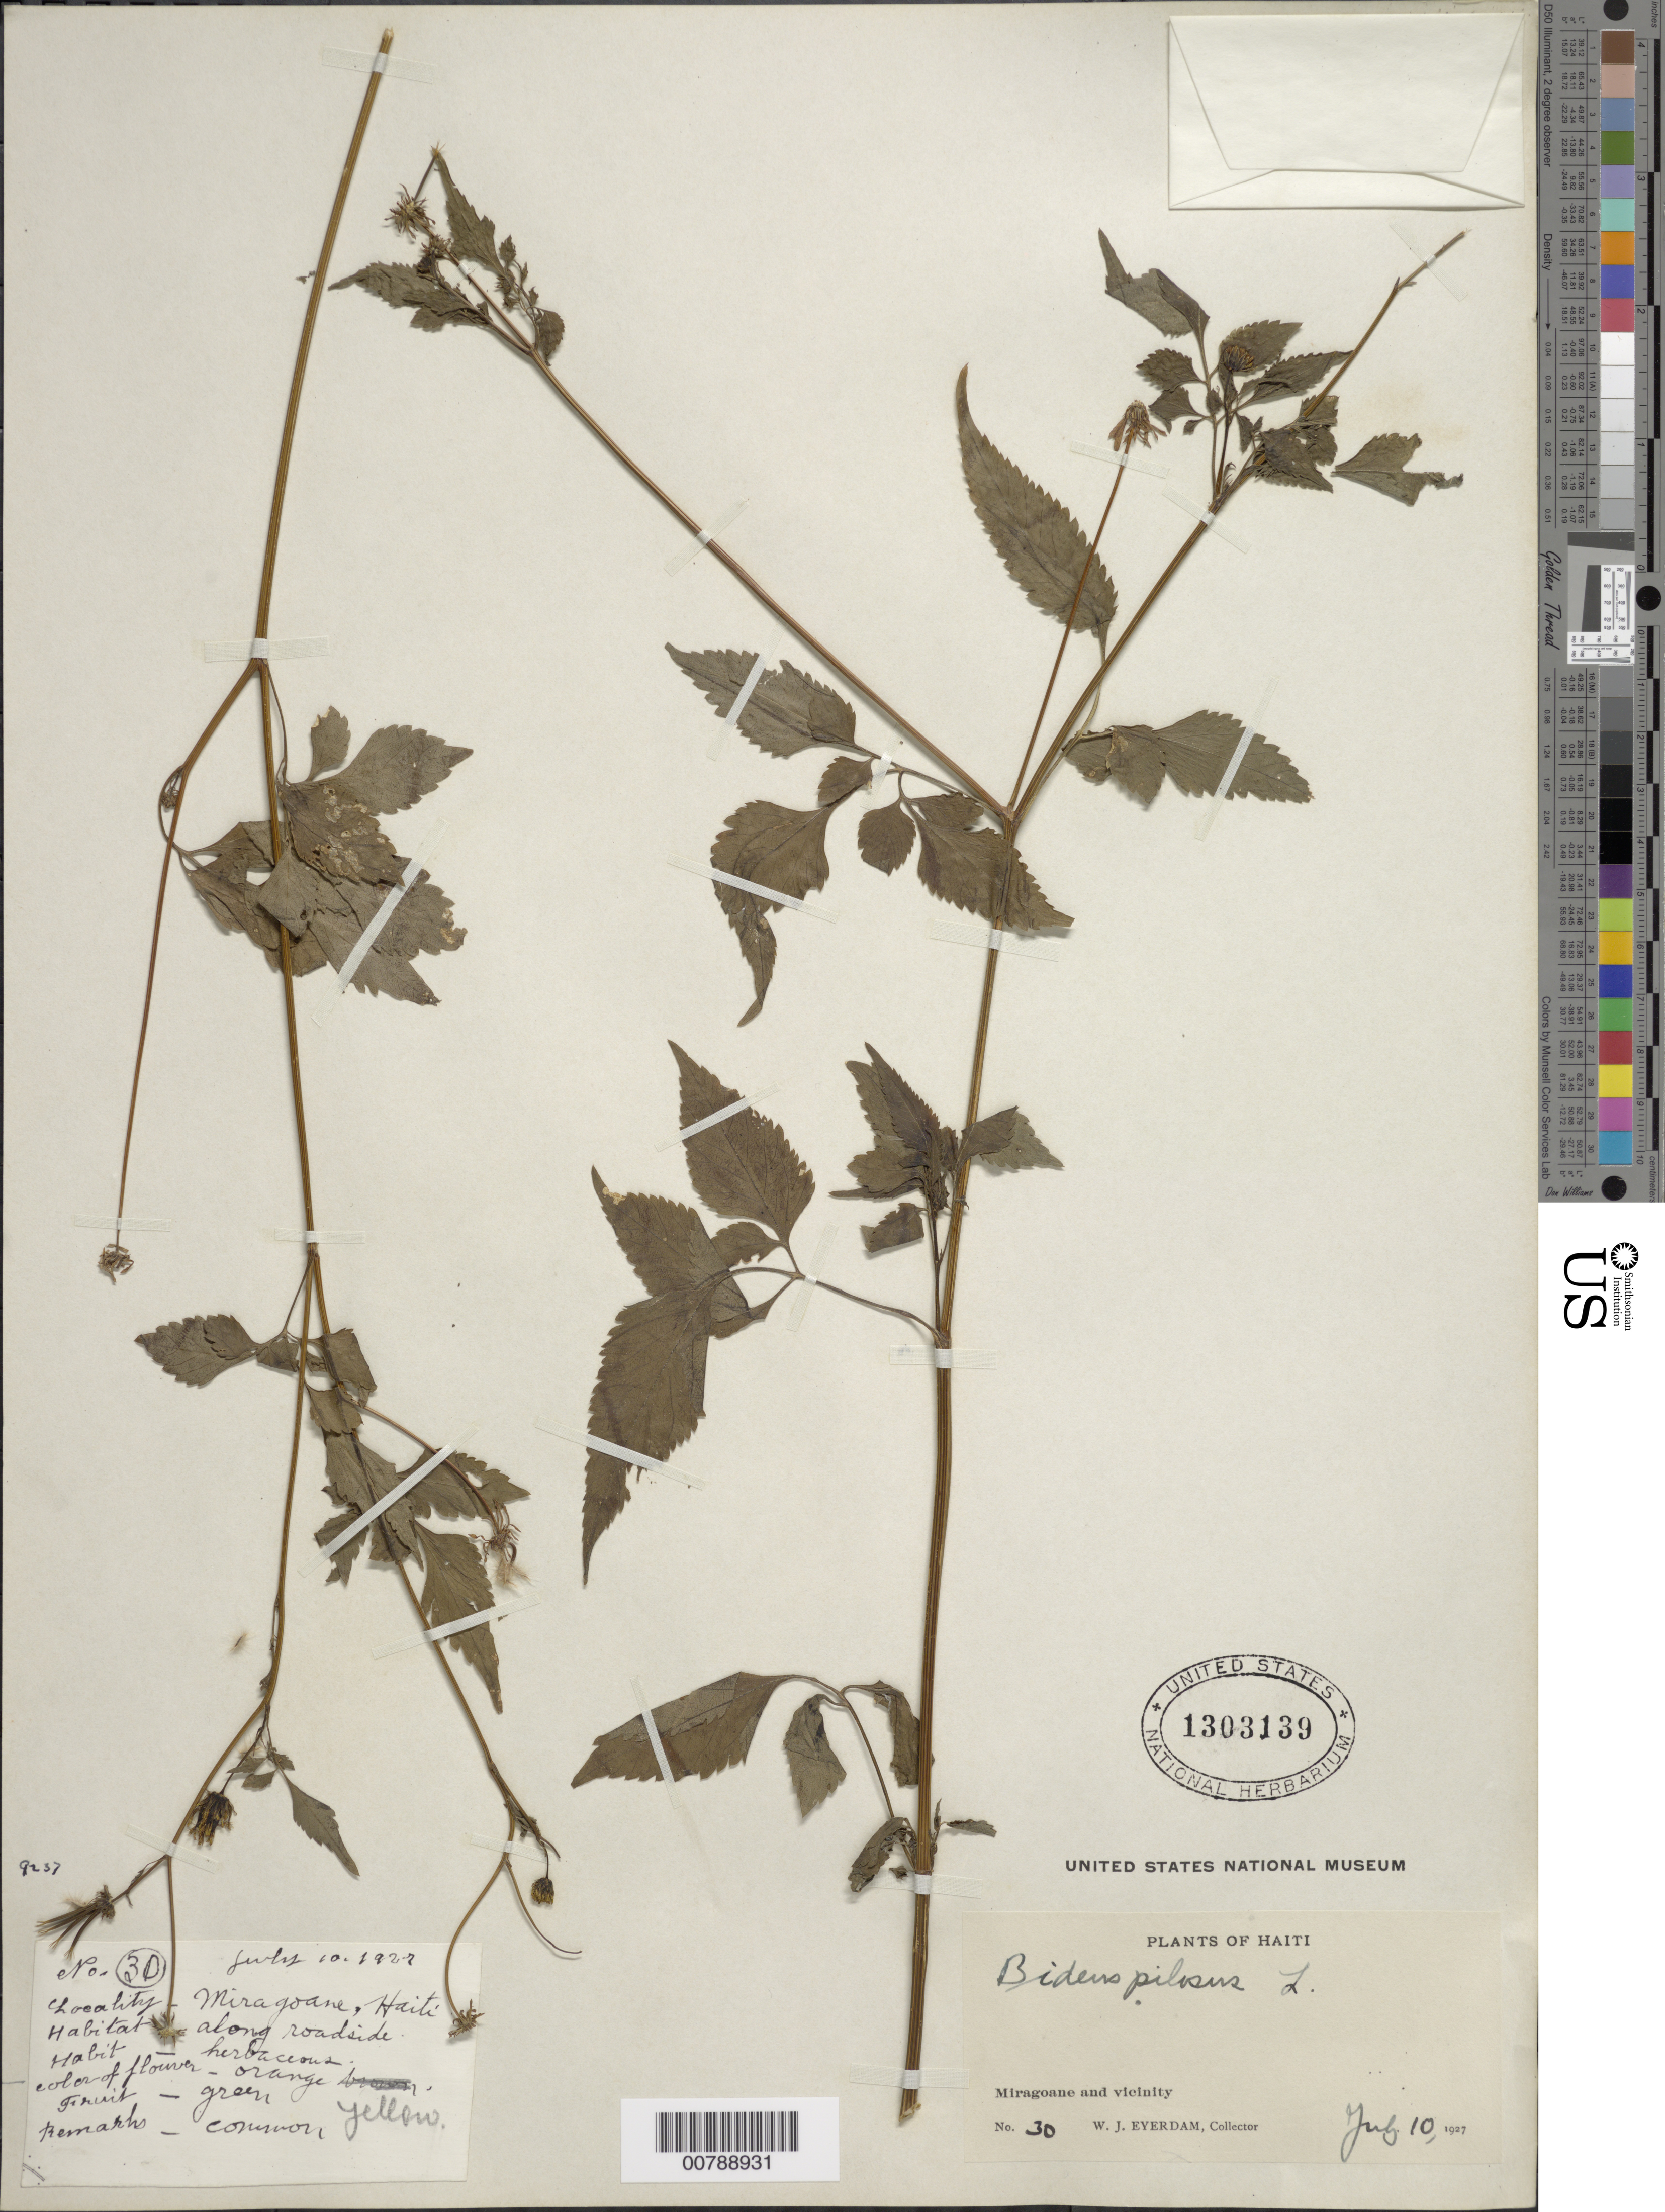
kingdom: Plantae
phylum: Tracheophyta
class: Magnoliopsida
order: Asterales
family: Asteraceae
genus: Bidens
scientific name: Bidens cynapiifolia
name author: Kunth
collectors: W. J. Eyerdam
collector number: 30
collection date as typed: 10 Jul 1927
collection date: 1927-07-10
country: Haiti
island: Hispaniola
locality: Mirajoane, along roadside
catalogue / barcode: US 1303139